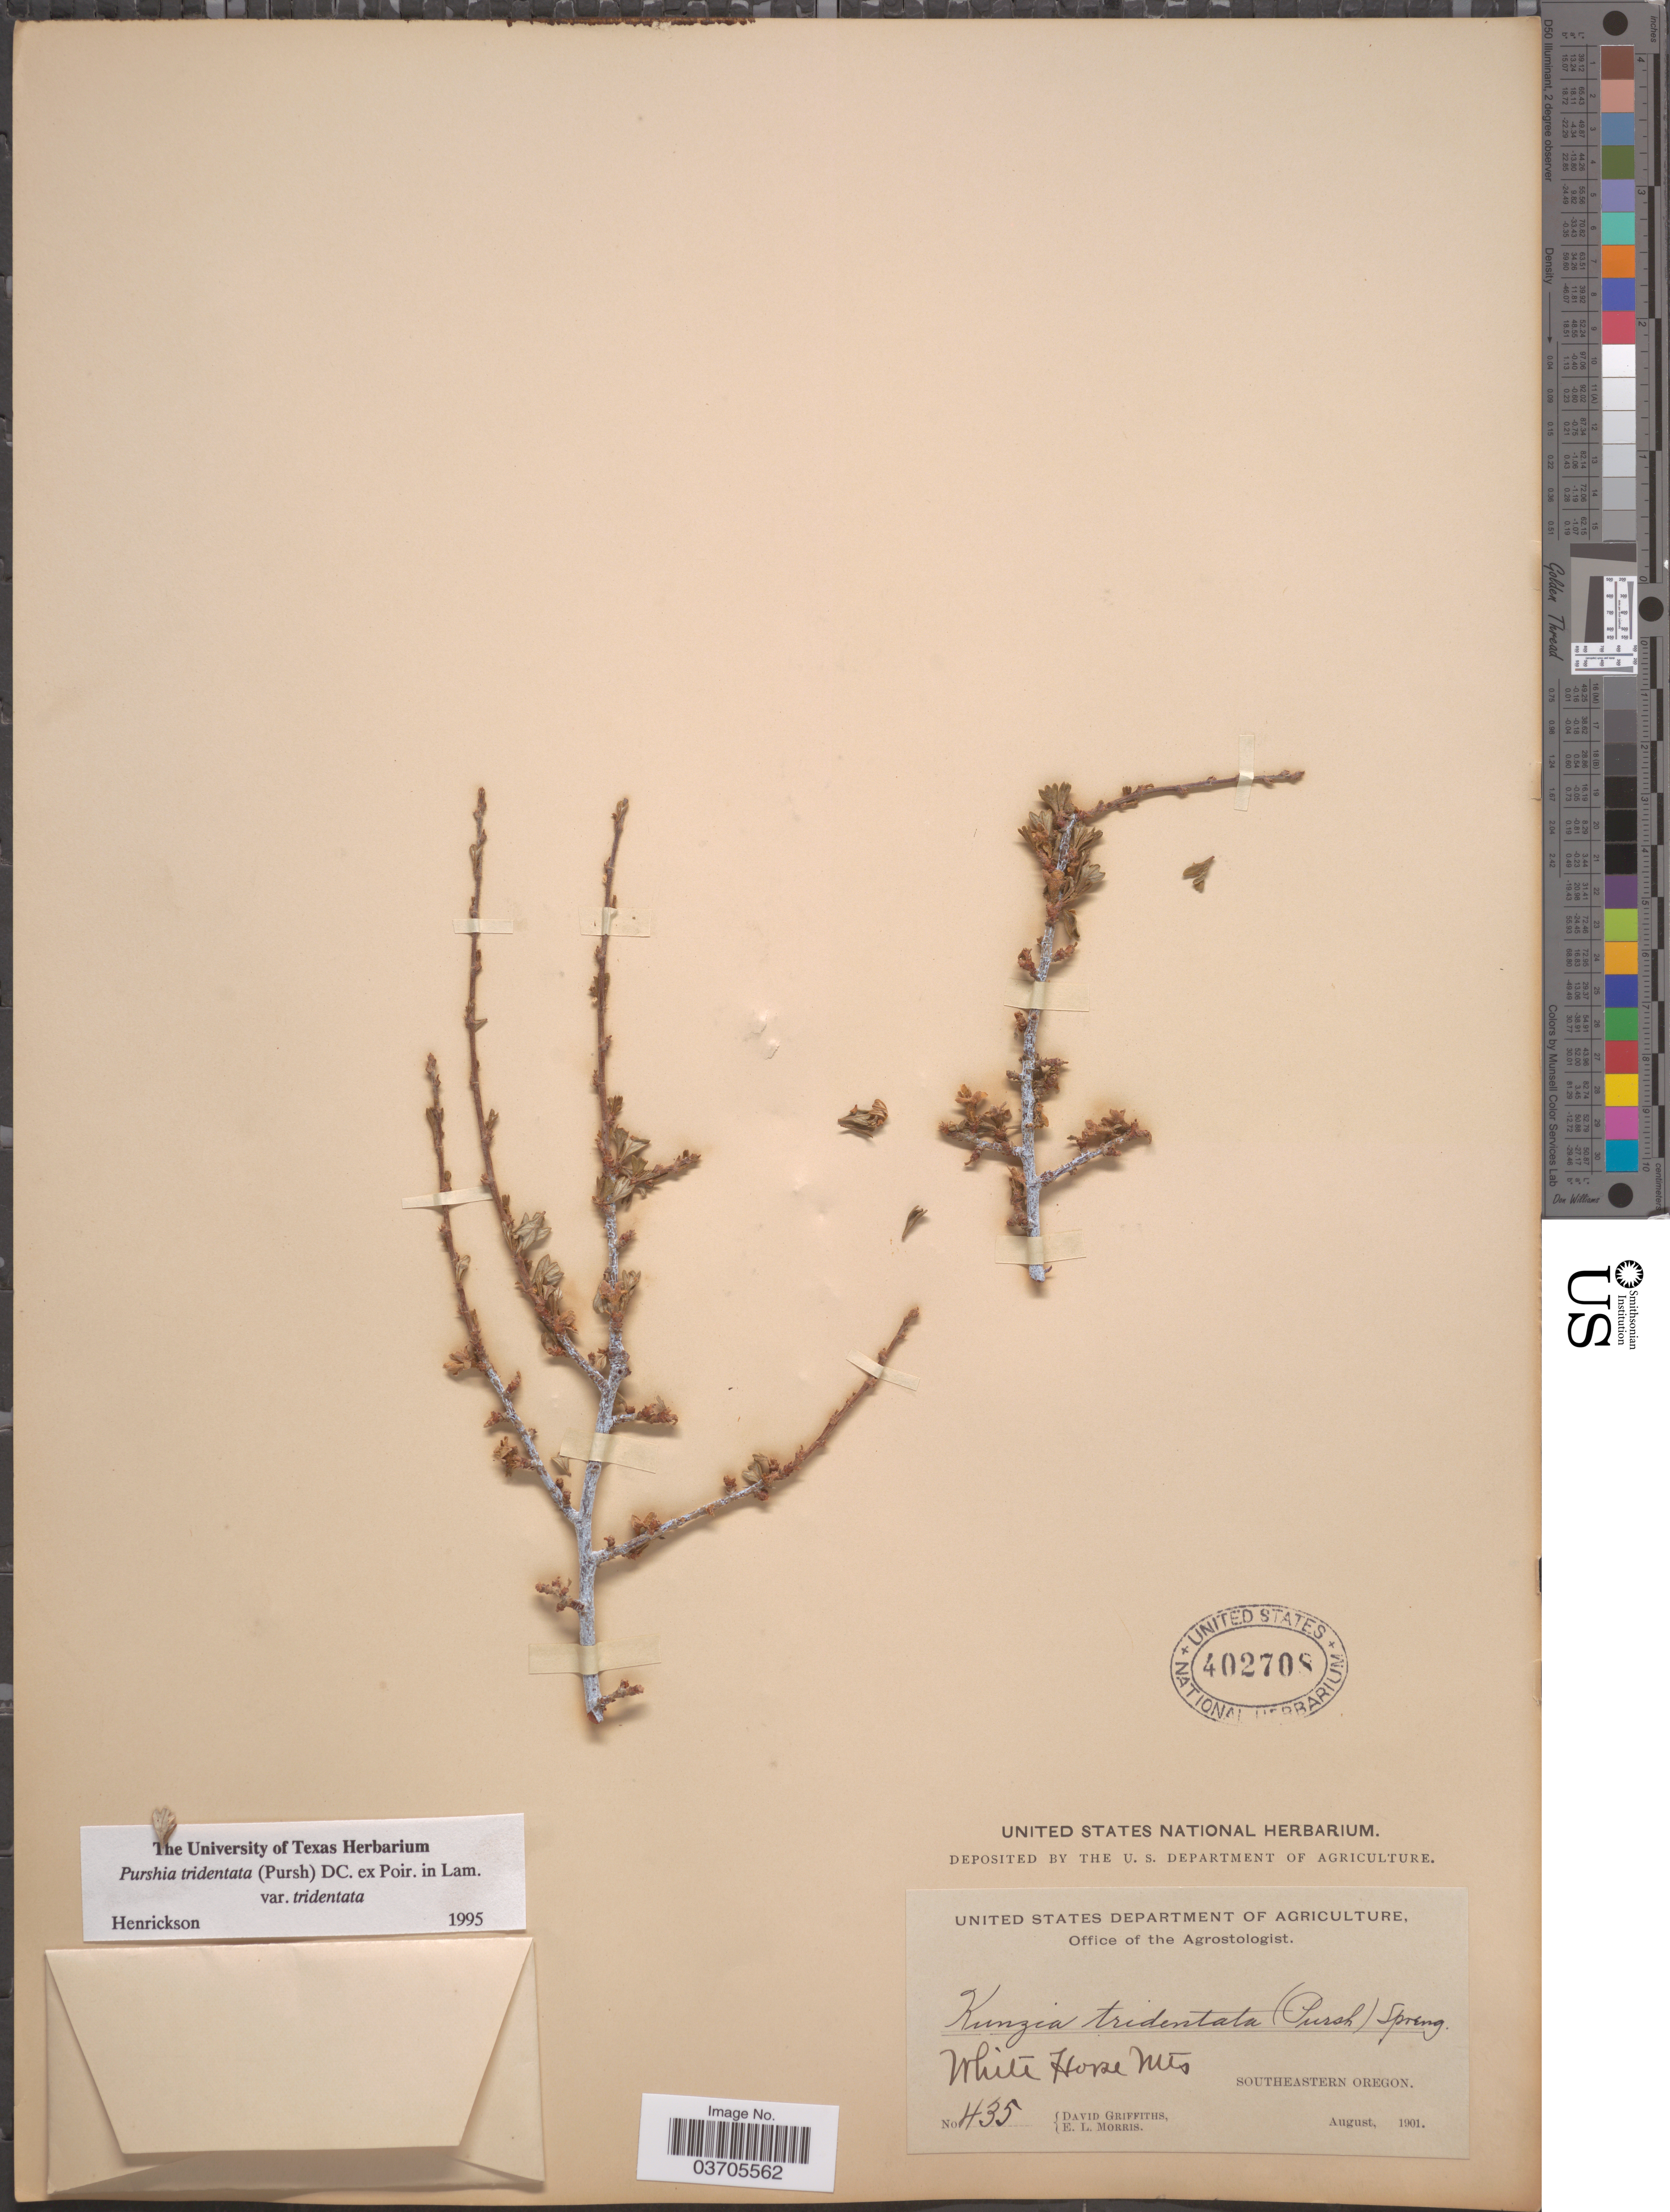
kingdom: Plantae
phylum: Tracheophyta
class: Magnoliopsida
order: Rosales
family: Rosaceae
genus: Purshia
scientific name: Purshia tridentata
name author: (Pursh) DC.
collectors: D. Griffiths & E. Morris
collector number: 435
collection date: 1901-08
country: United States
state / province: Oregon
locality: White Horse Mts. Southeastern Oregon.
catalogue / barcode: US 402708